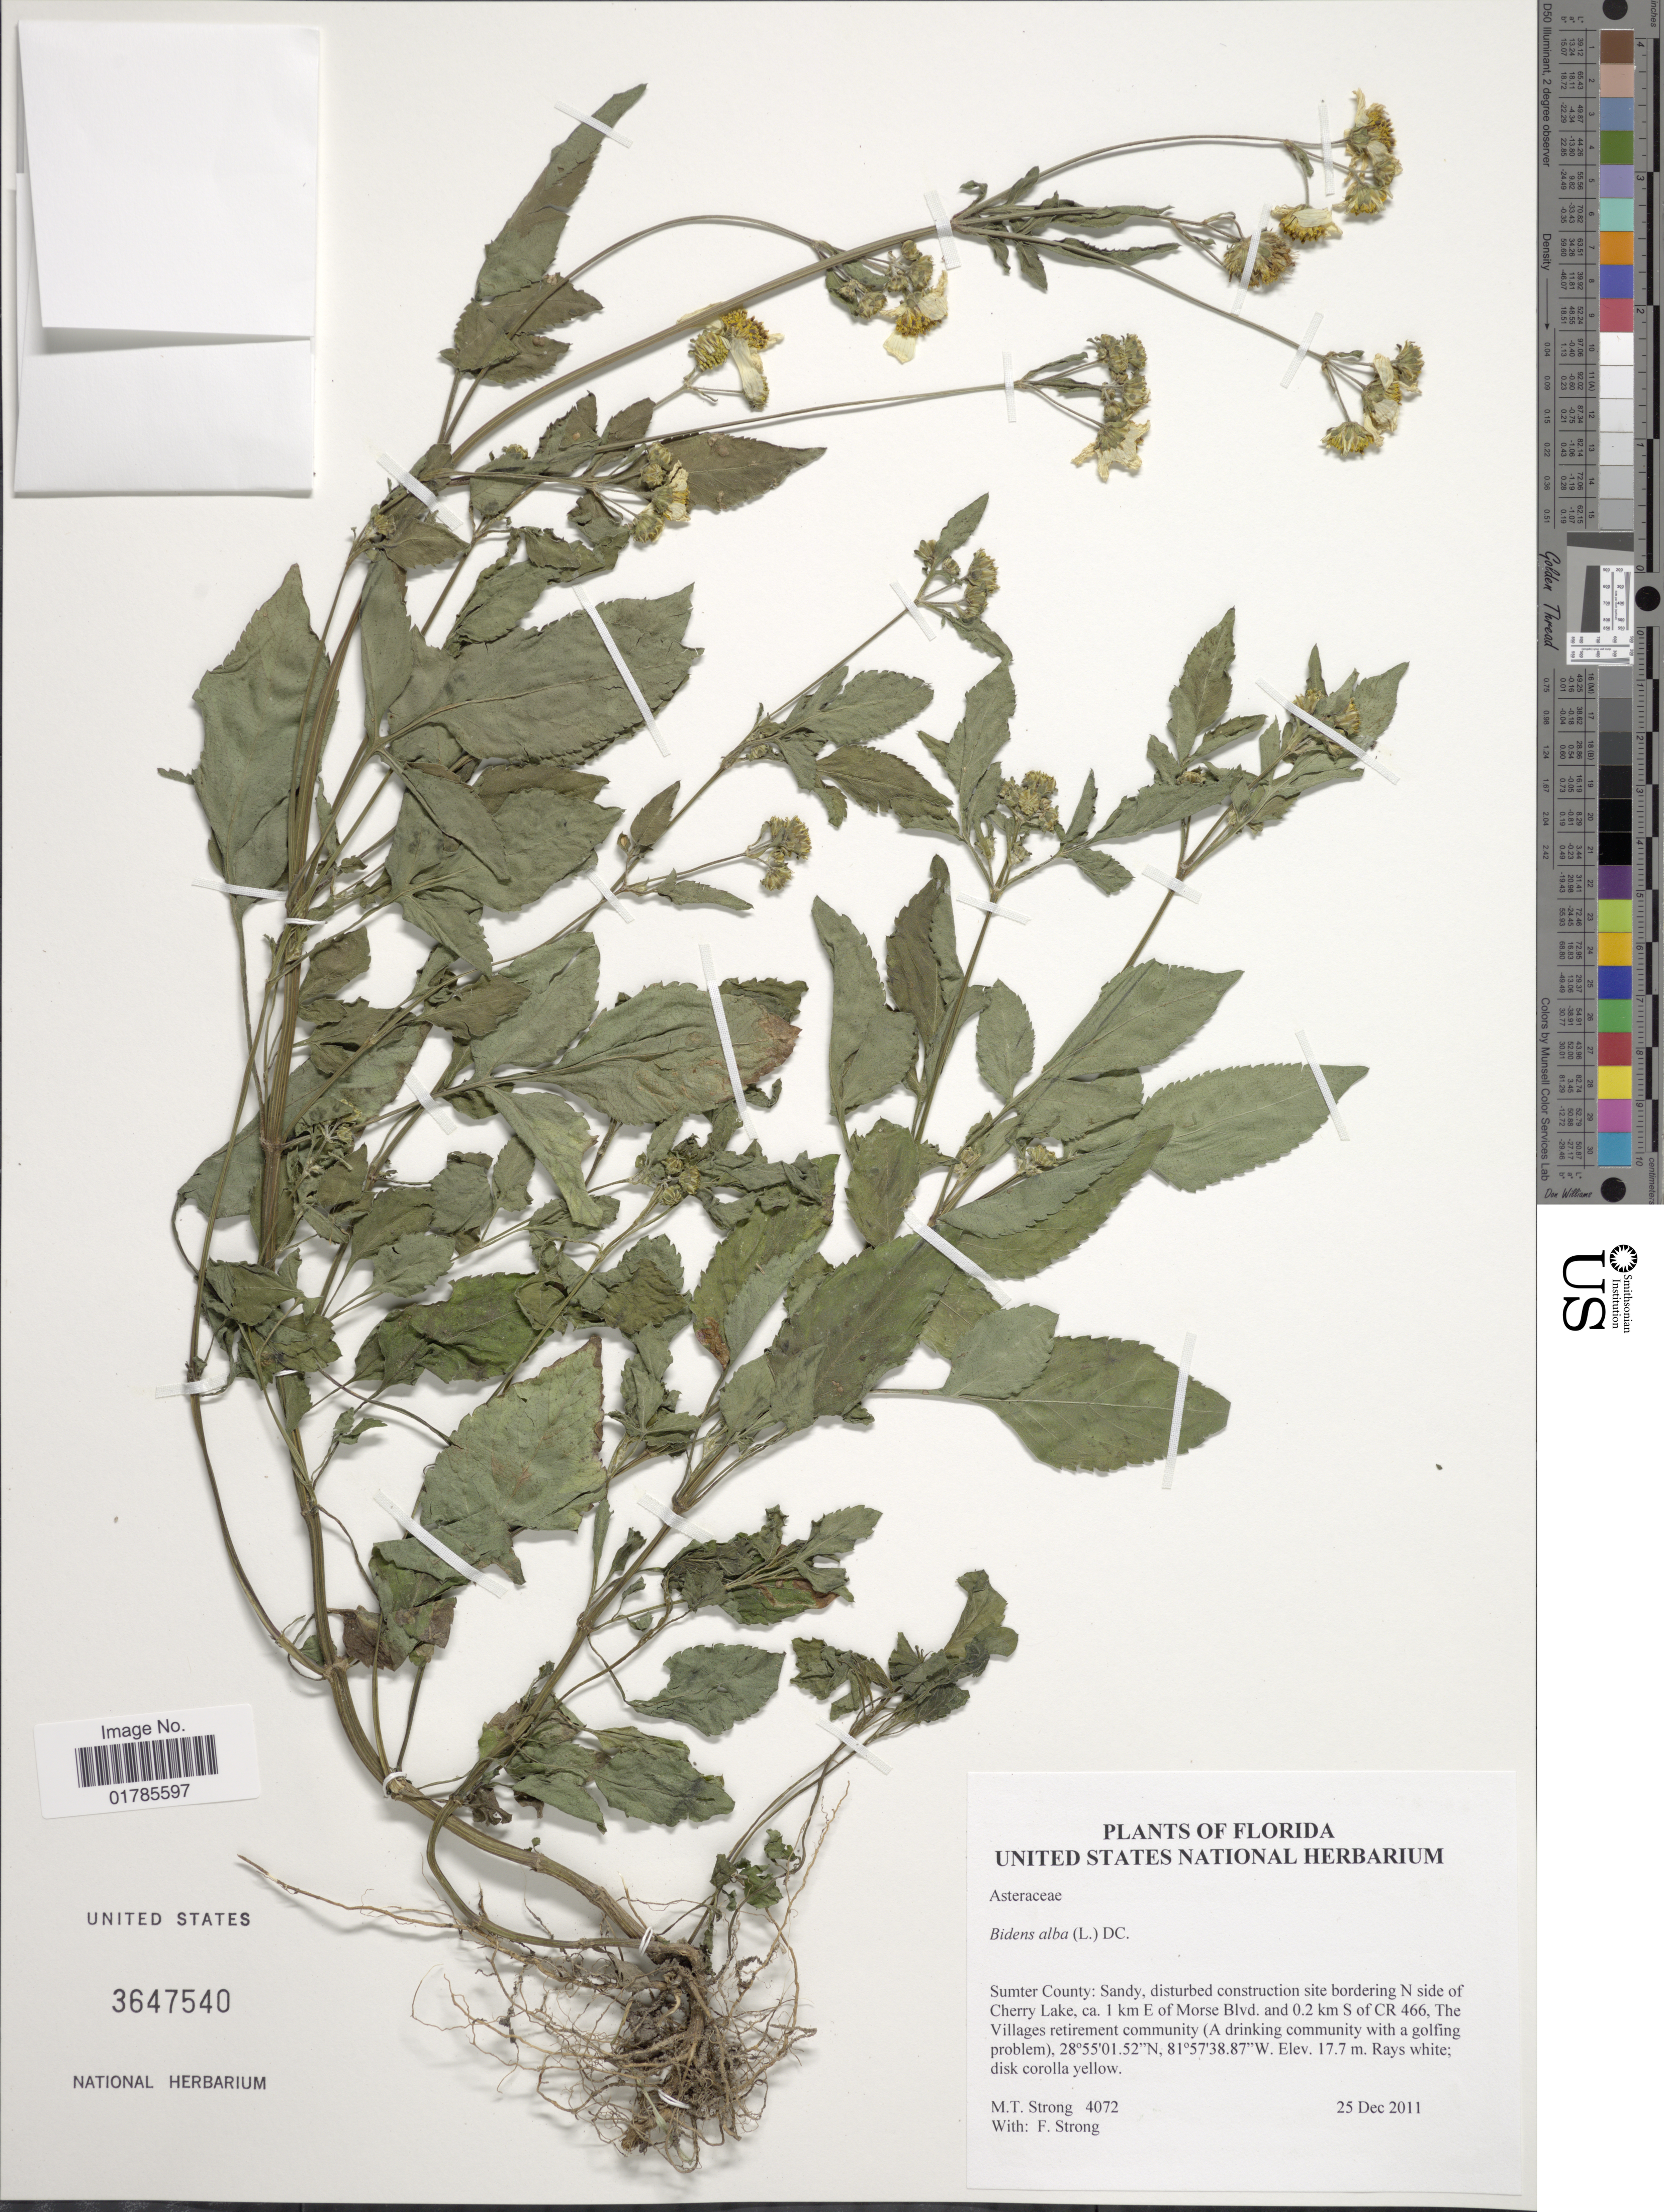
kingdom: Plantae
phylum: Tracheophyta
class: Magnoliopsida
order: Asterales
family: Asteraceae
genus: Bidens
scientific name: Bidens alba var. radiata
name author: (Sch. Bip.) R.E. Ballard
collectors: M. T. Strong & F. Strong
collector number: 4072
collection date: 2011-12-25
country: United States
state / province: Florida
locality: Sumter County: N side of Cherry Lake, ca. 1 km E of Morse Blvd, and 0.2 km S of CR 466, the Villages retirement community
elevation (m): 17.7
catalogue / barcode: US 3647540